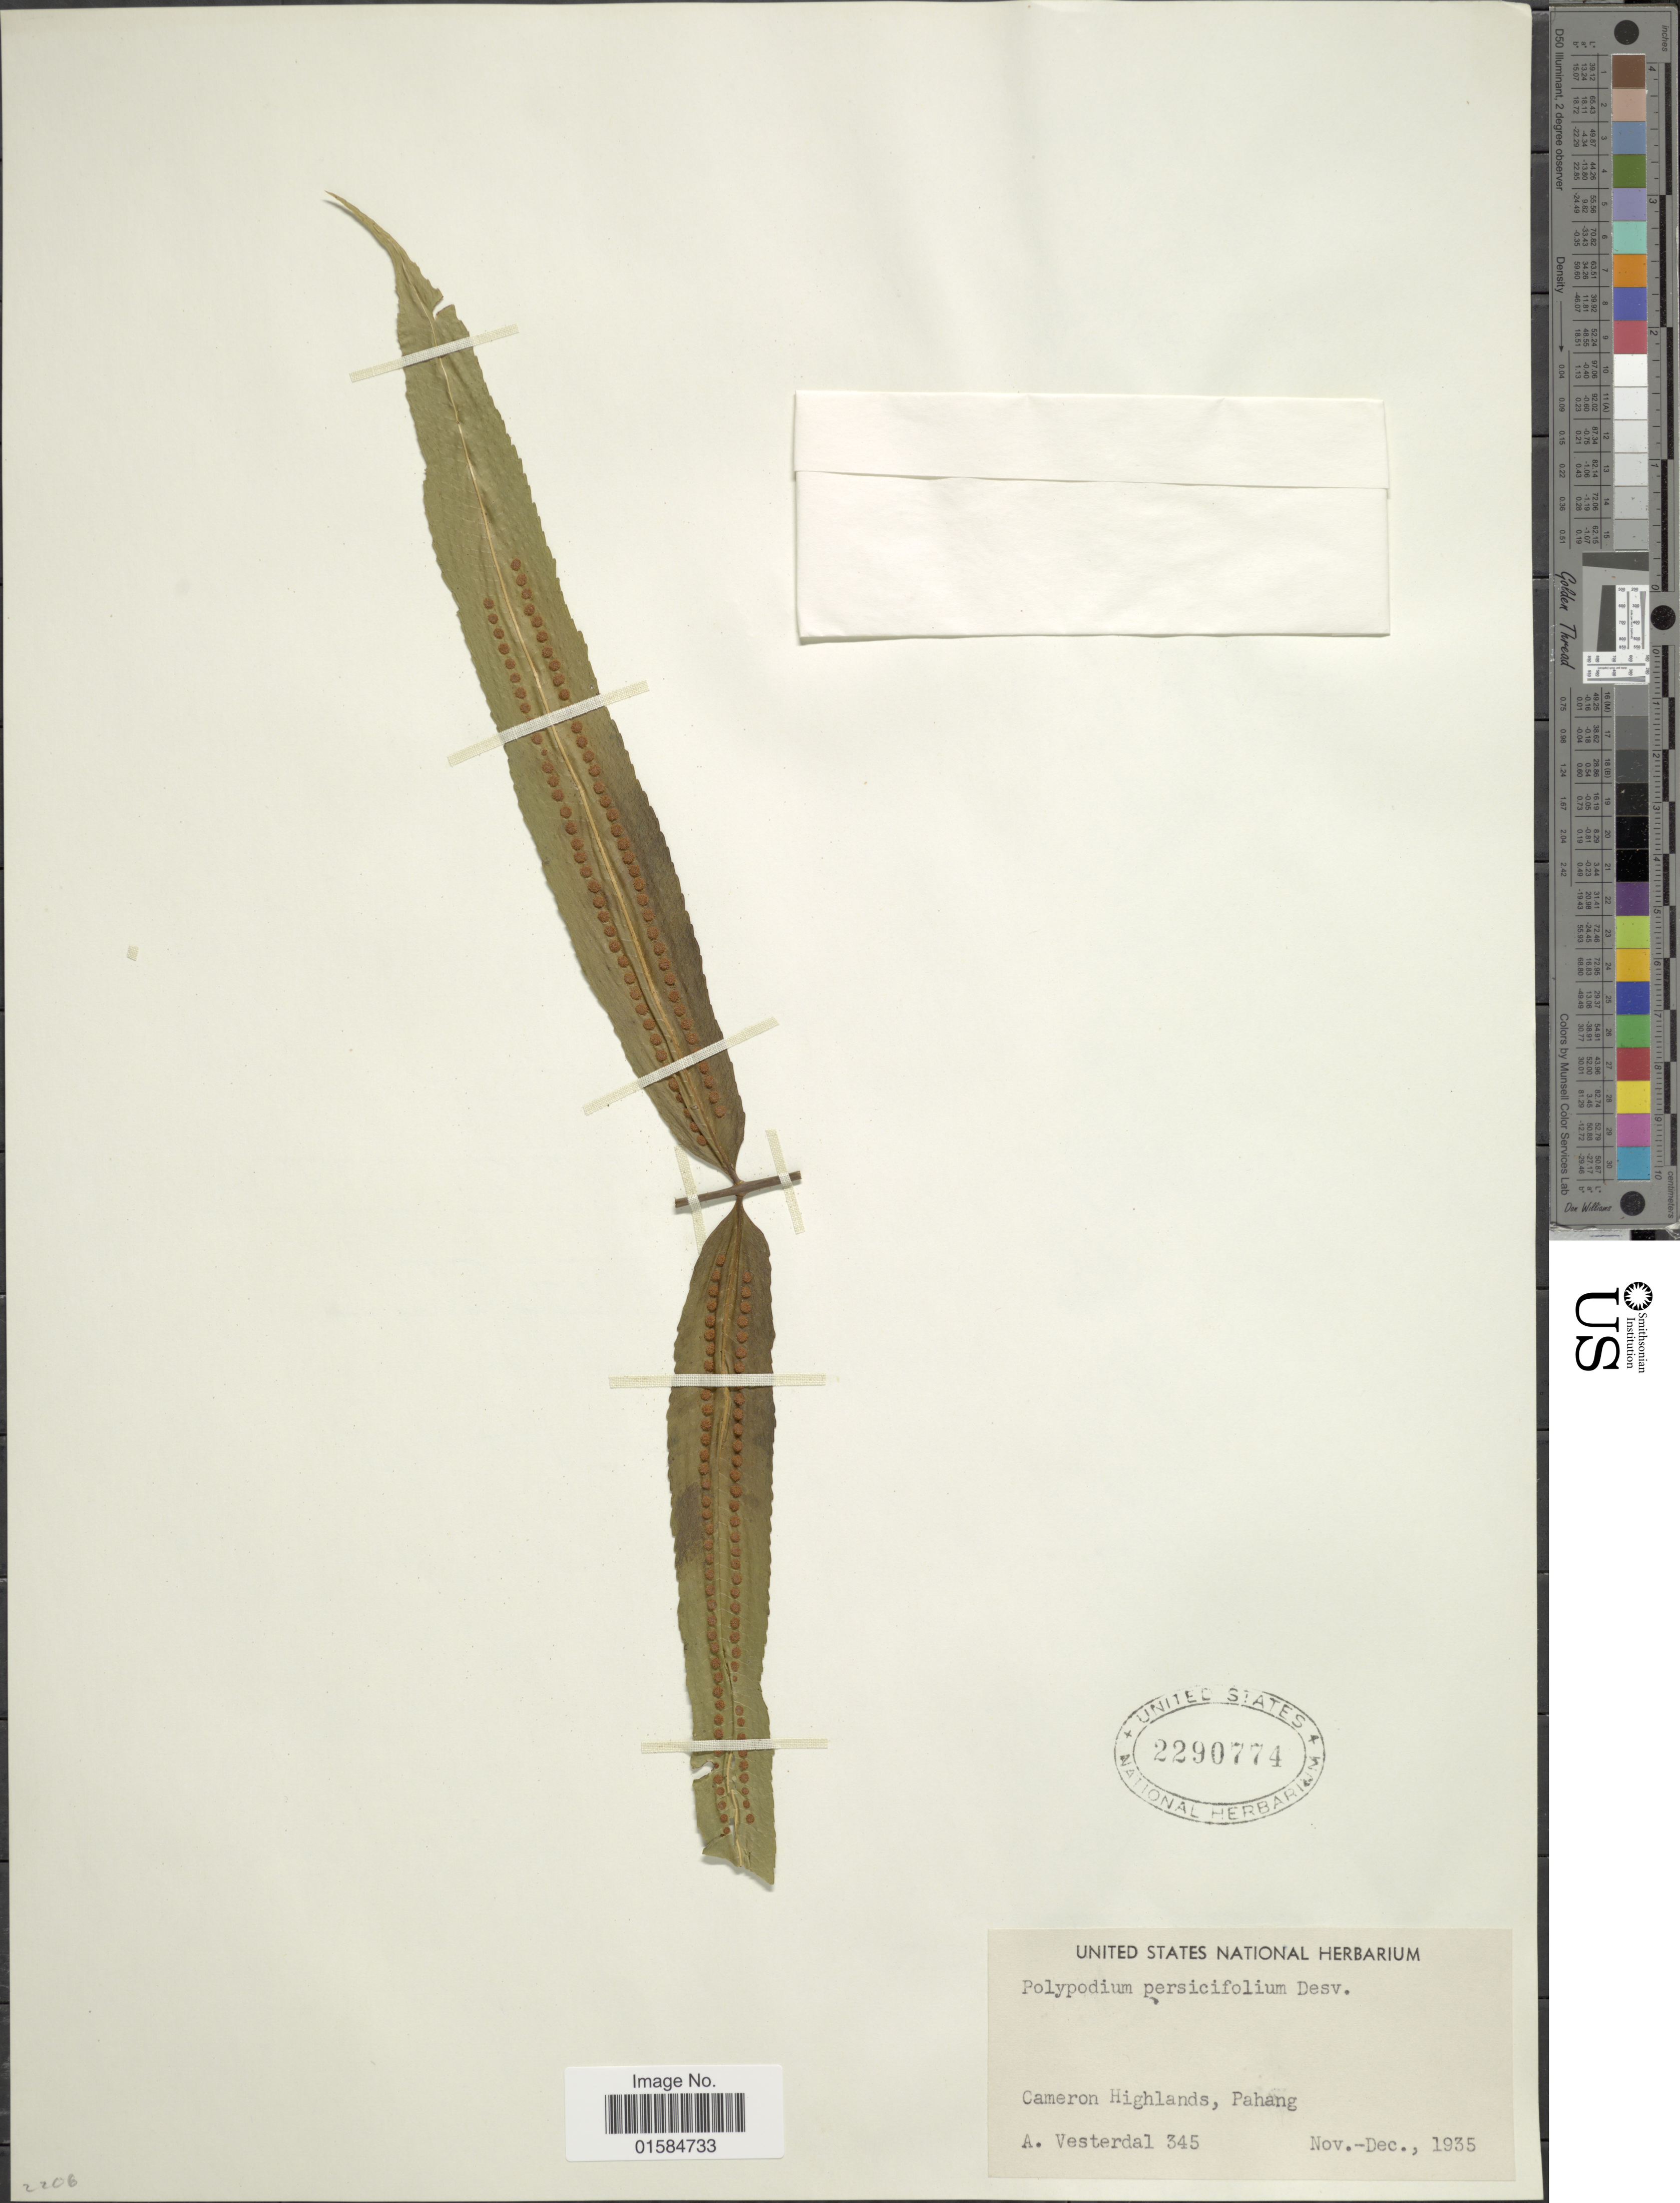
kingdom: Plantae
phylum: Tracheophyta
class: Polypodiopsida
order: Polypodiales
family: Polypodiaceae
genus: Goniophlebium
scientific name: Goniophlebium persicifolium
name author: (Desv.) Bedd.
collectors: A. Vesterdal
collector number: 345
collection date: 1935-11/1935-12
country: Malaysia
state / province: Pahang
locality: Cameron Highlands, Pahang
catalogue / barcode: US 2290774